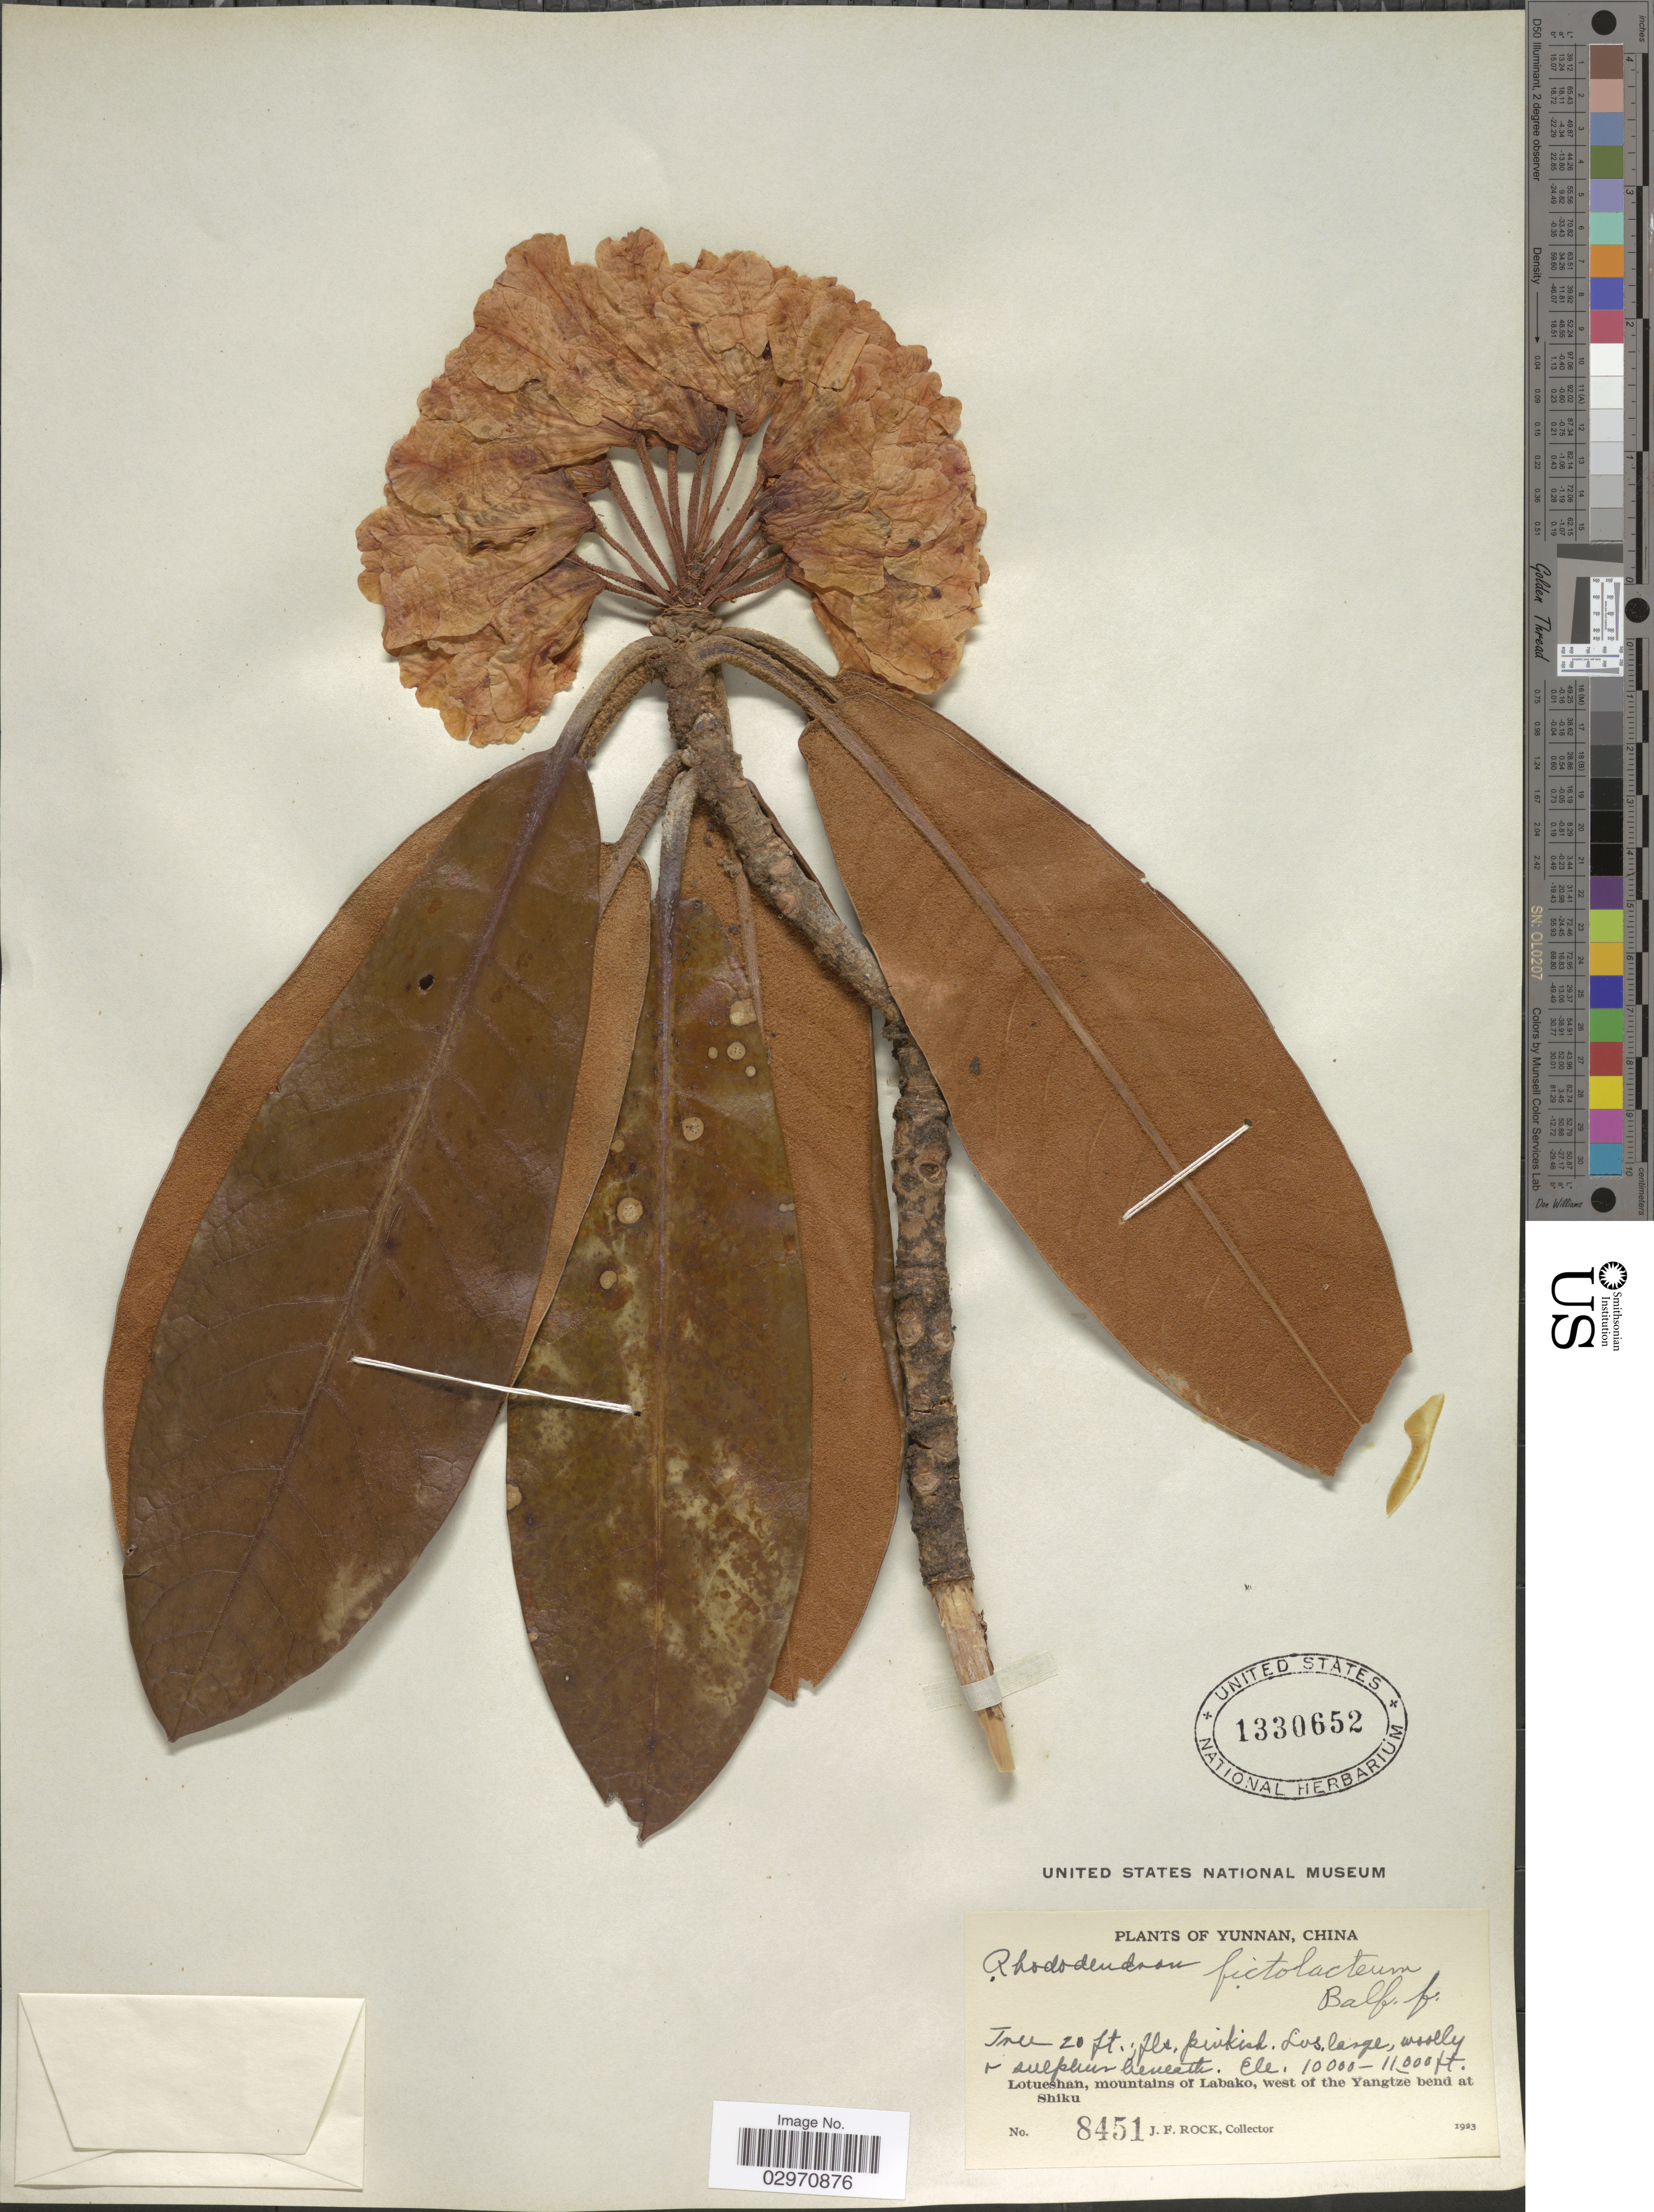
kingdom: Plantae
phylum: Tracheophyta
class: Magnoliopsida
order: Ericales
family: Ericaceae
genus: Rhododendron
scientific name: Rhododendron fictolacteum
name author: Balf. f.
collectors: J. Rock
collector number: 5451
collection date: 1923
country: China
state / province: Yunnan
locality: Lotueshan, mountains of Labako, west of the Yangtze bend at Shiku.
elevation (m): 3048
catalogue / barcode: US 1330652